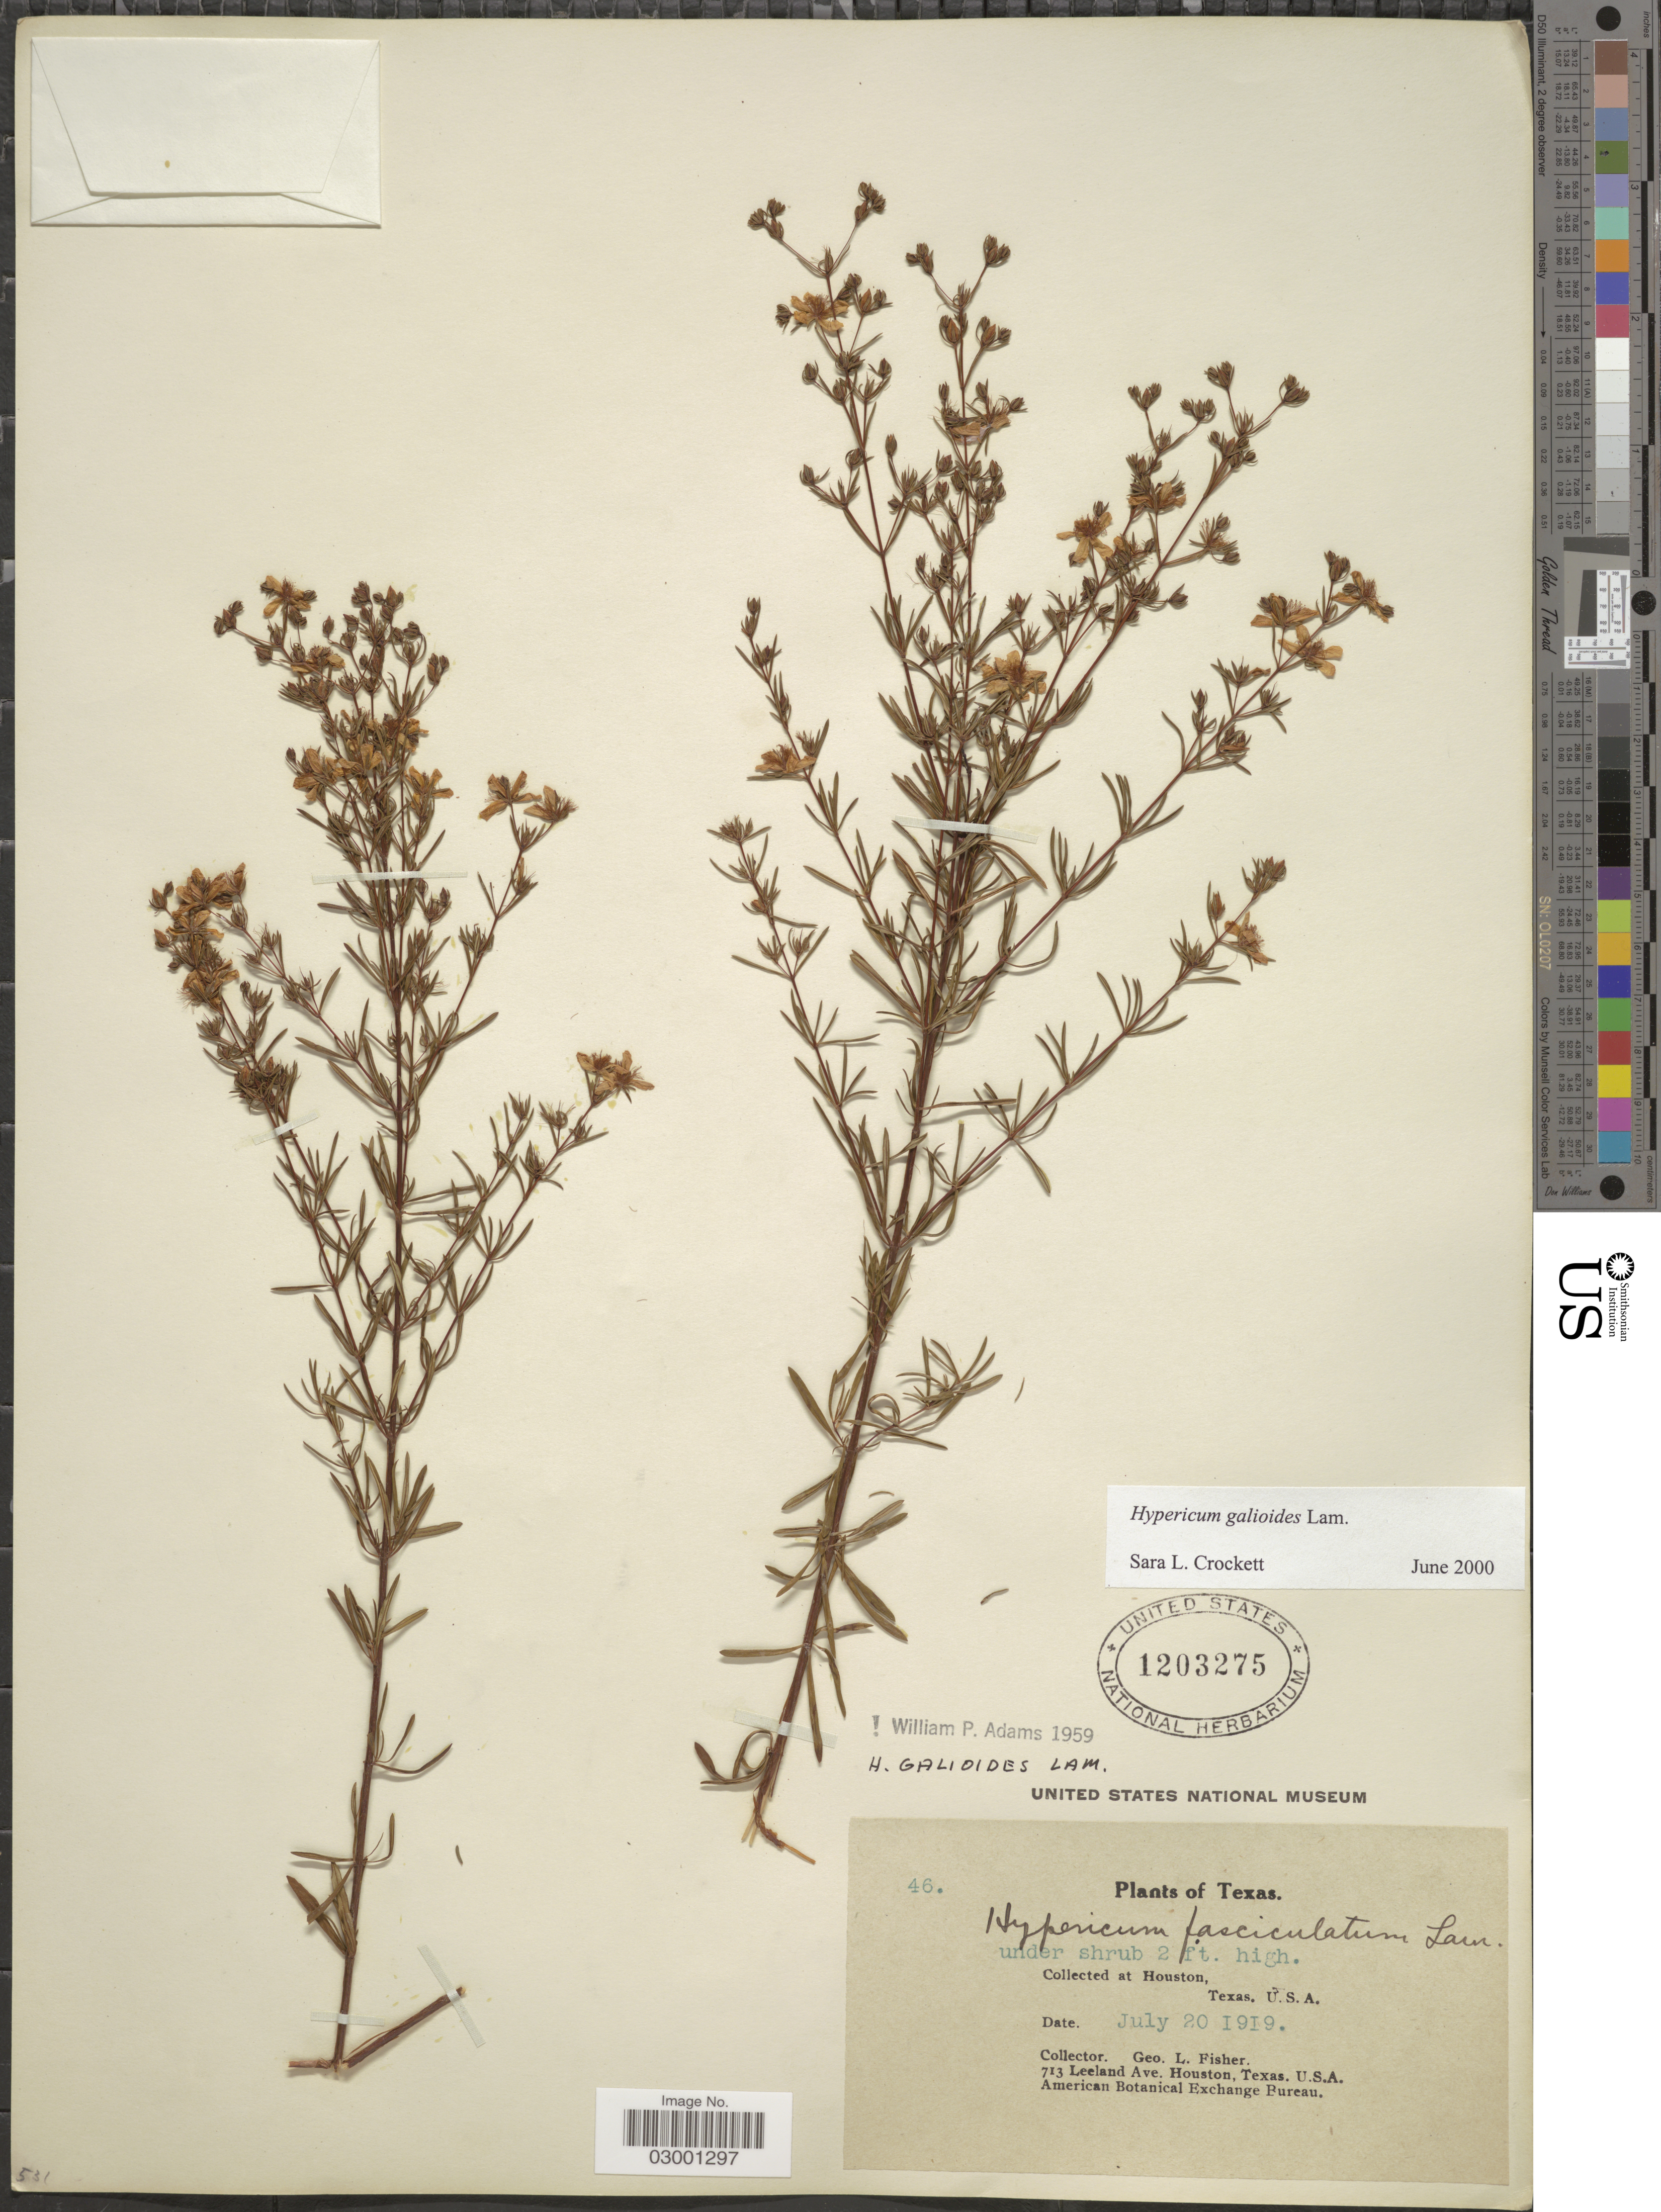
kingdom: Plantae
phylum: Tracheophyta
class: Magnoliopsida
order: Malpighiales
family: Hypericaceae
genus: Hypericum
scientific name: Hypericum galioides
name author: Lam.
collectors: G. L. Fisher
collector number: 46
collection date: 1919-07-20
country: United States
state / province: Texas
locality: At Houston.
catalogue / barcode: US 1203275